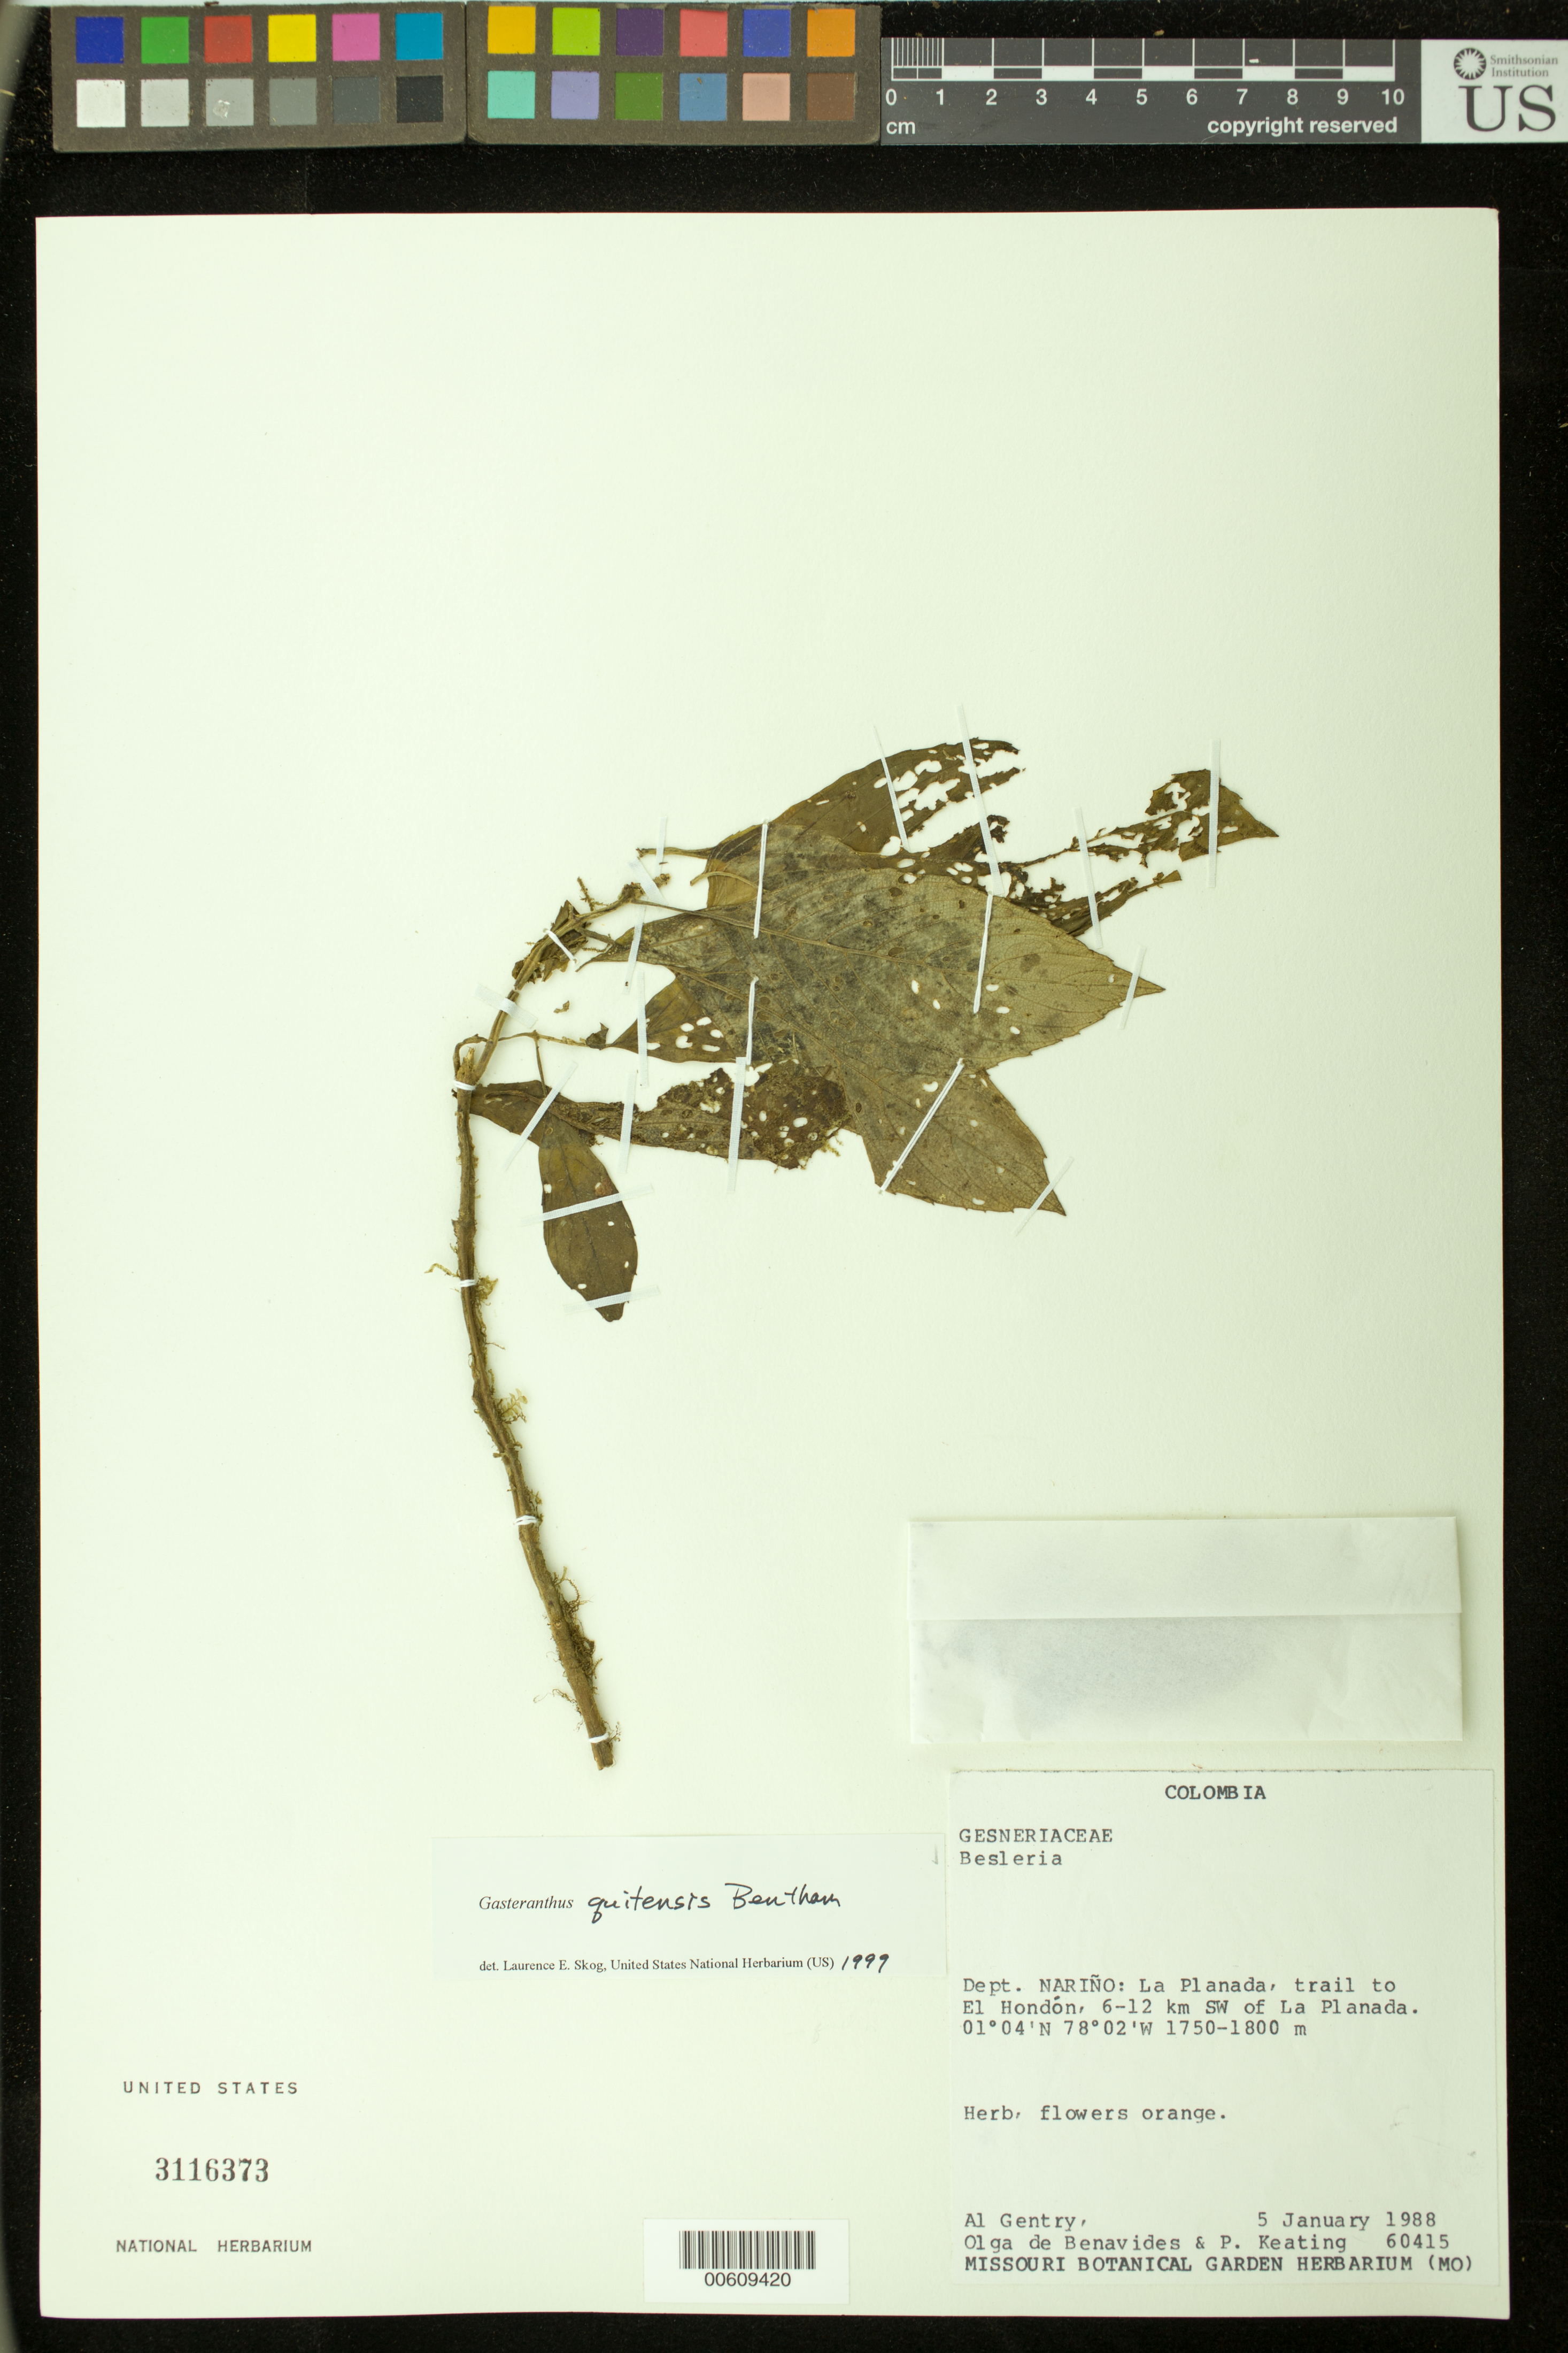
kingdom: Plantae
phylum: Tracheophyta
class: Magnoliopsida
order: Lamiales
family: Gesneriaceae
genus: Gasteranthus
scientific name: Gasteranthus quitensis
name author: Benth.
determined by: Skog, Laurence E.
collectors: A. H. Gentry, Olga S. de Benavides & P. Keating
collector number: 60415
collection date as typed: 05 Jan 1988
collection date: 1988-01-05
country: Colombia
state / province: Nariño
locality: La Planada, trail to El Hondón, 6-12 km SW of La Planada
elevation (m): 1750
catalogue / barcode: US 3116373